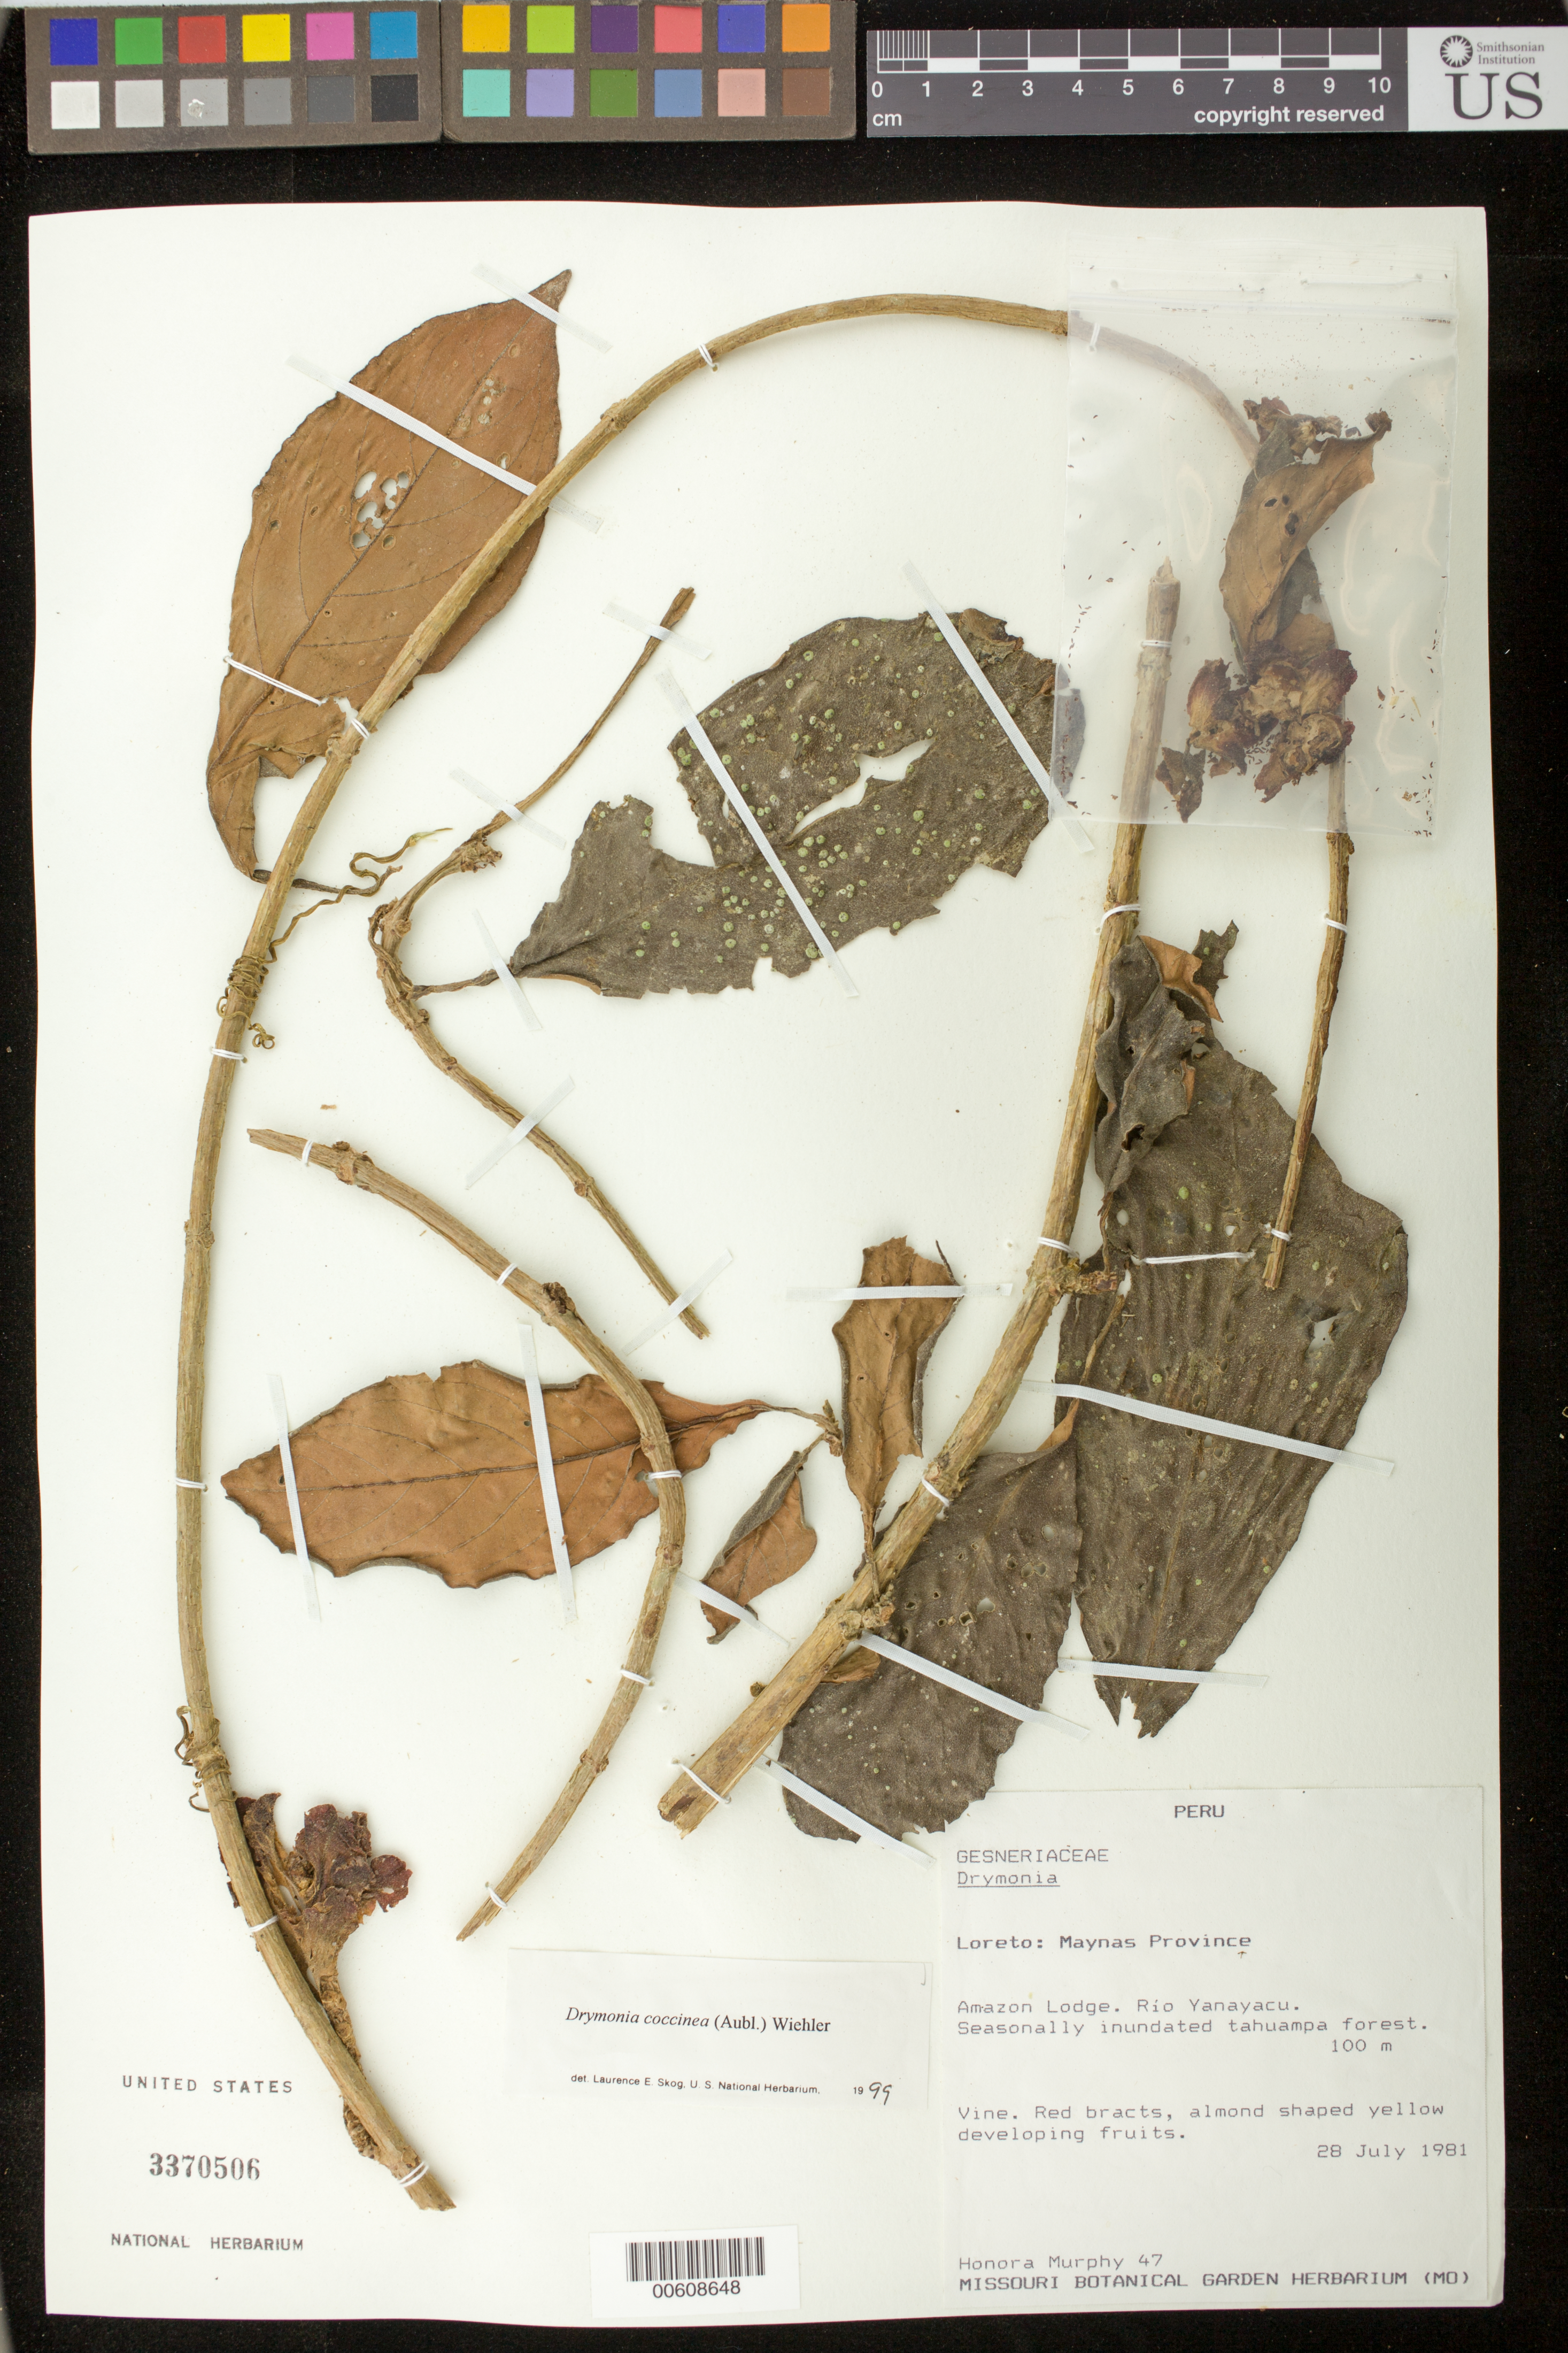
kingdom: Plantae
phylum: Tracheophyta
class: Magnoliopsida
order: Lamiales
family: Gesneriaceae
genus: Drymonia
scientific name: Drymonia coccinea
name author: (Aubl.) Wiehler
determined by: Skog, Laurence E.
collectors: H. Murphy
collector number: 47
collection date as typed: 28 Jul 1981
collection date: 1981-07-28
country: Peru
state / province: Loreto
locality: Prov. Maynas; Río Yanayacu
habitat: Seasonally inundated tahuampa forest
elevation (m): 100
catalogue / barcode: US 3370506